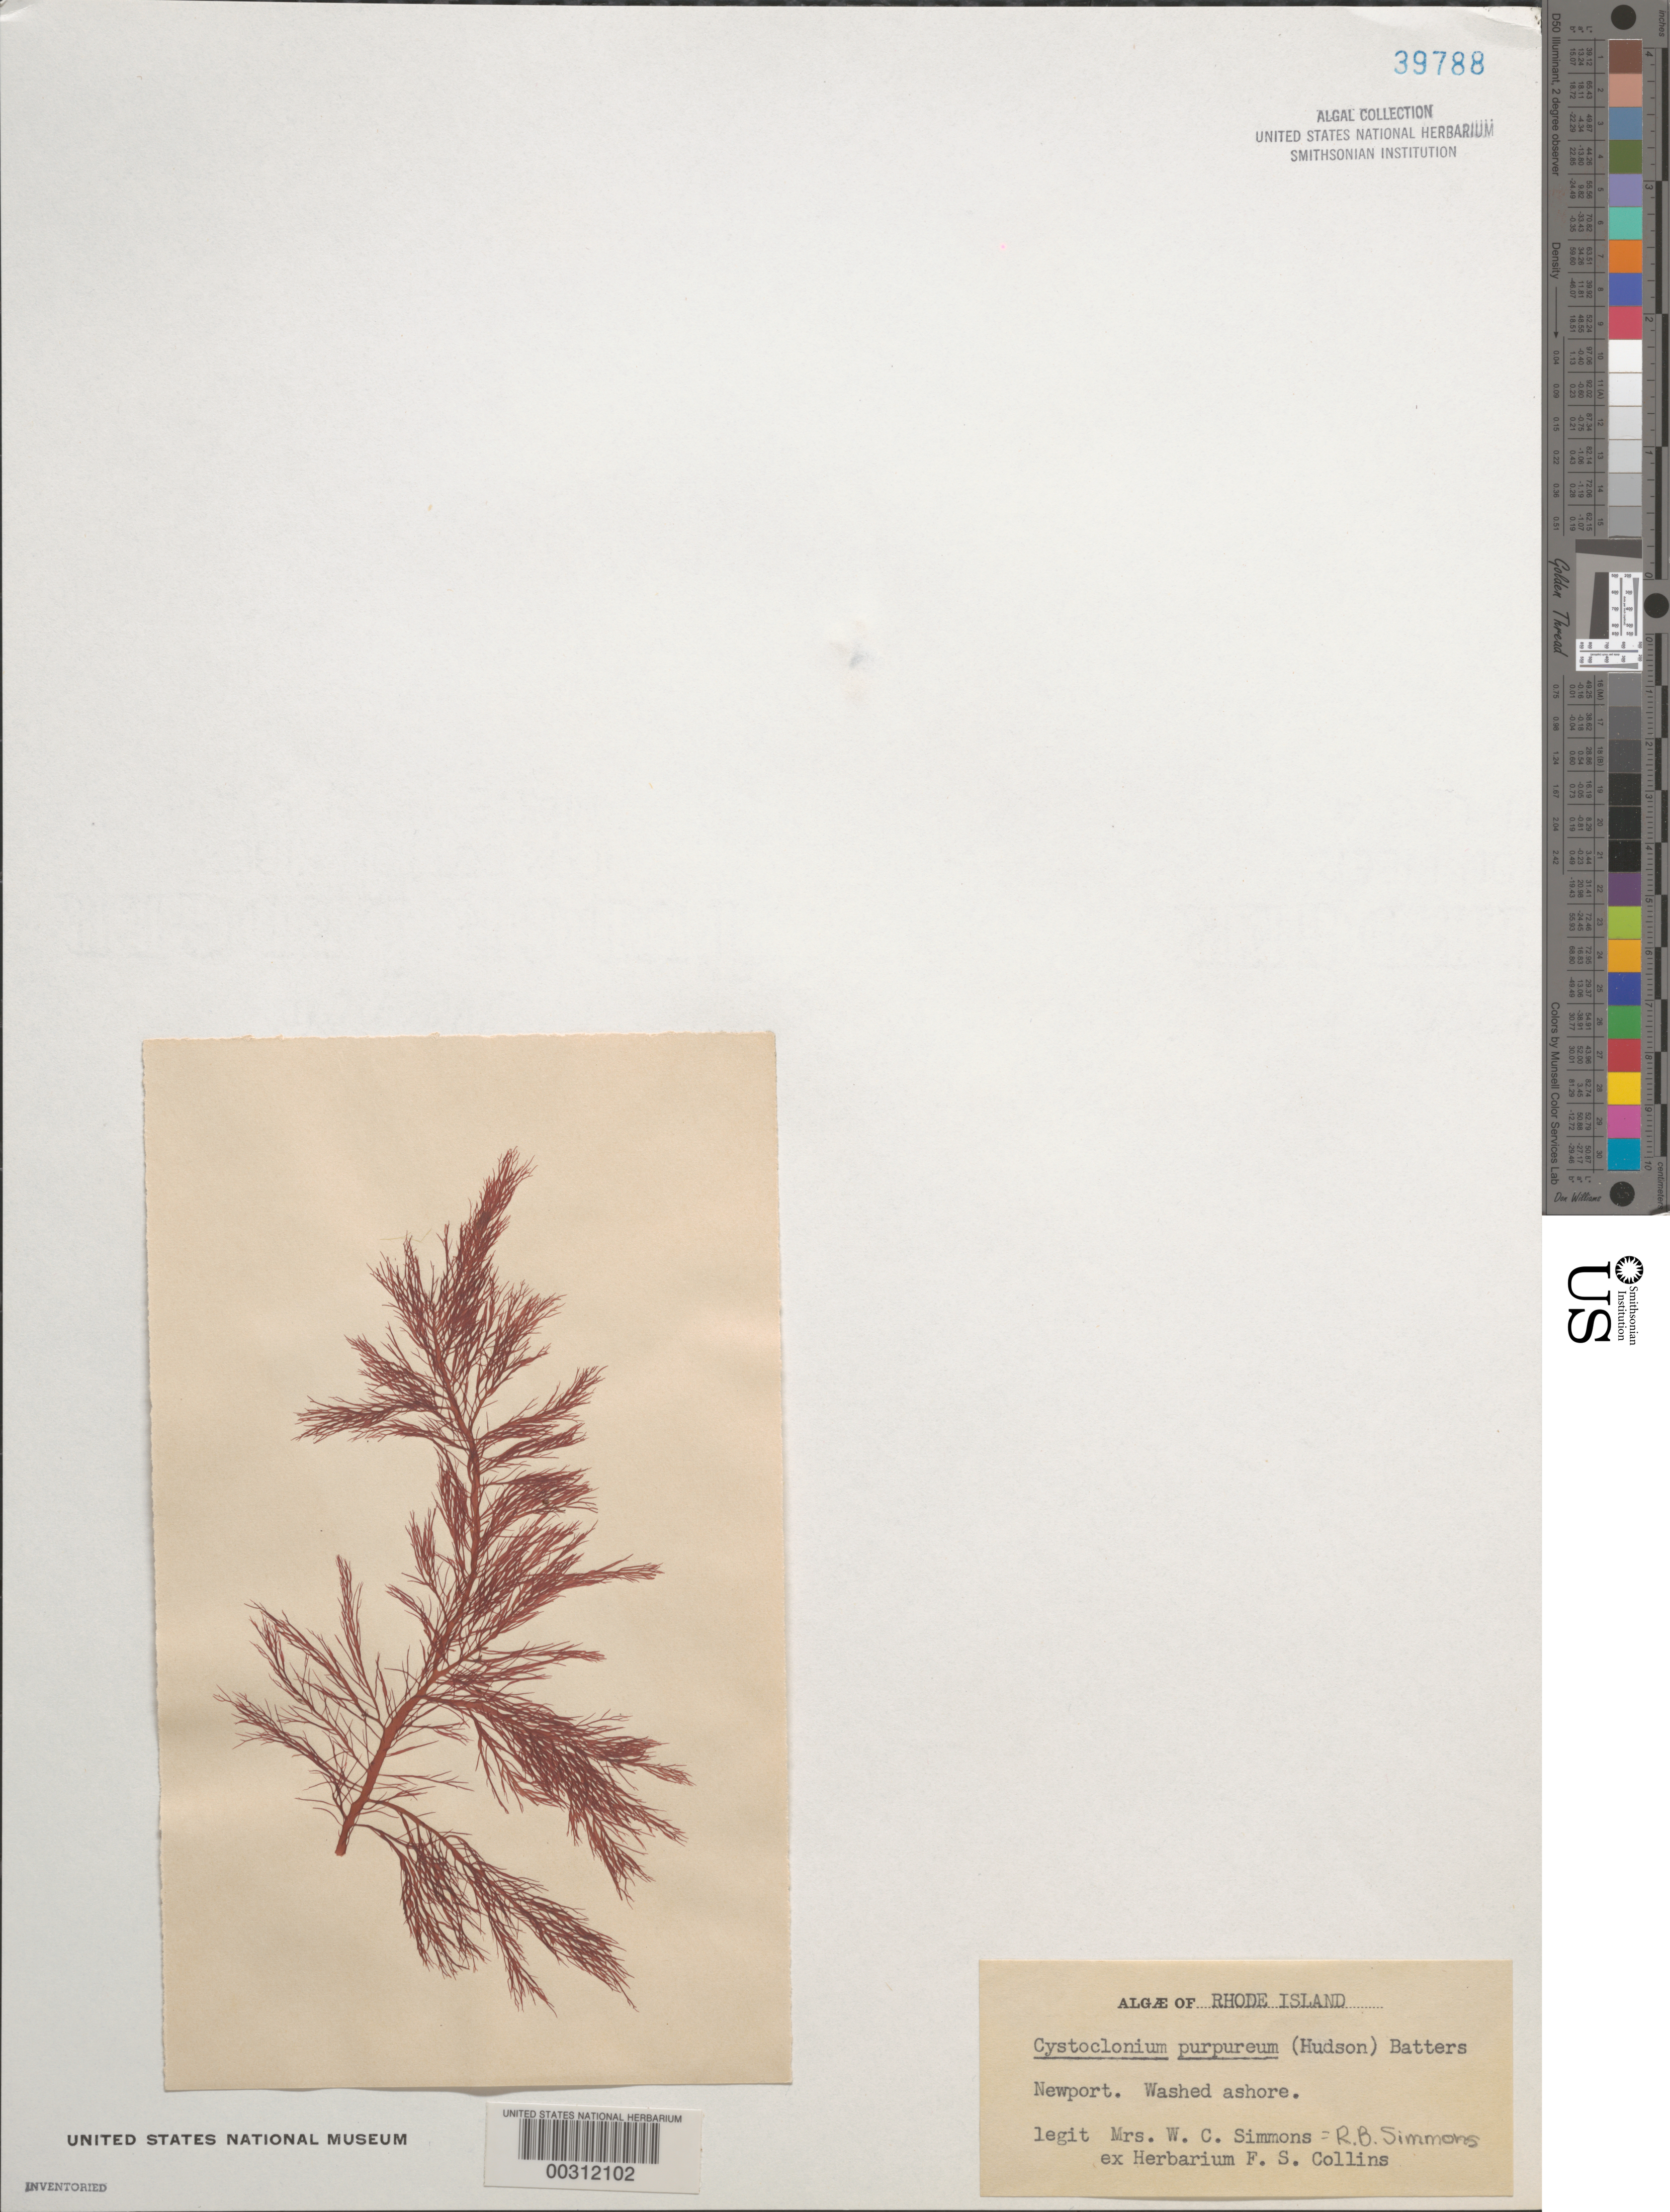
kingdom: Plantae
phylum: Rhodophyta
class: Florideophyceae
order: Gigartinales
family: Cystocloniaceae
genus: Cystoclonium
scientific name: Cystoclonium purpureum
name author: (Huds.) Batters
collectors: R. B. Simmons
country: United States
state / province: Rhode Island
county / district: Newport County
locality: Newport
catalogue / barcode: US 39788